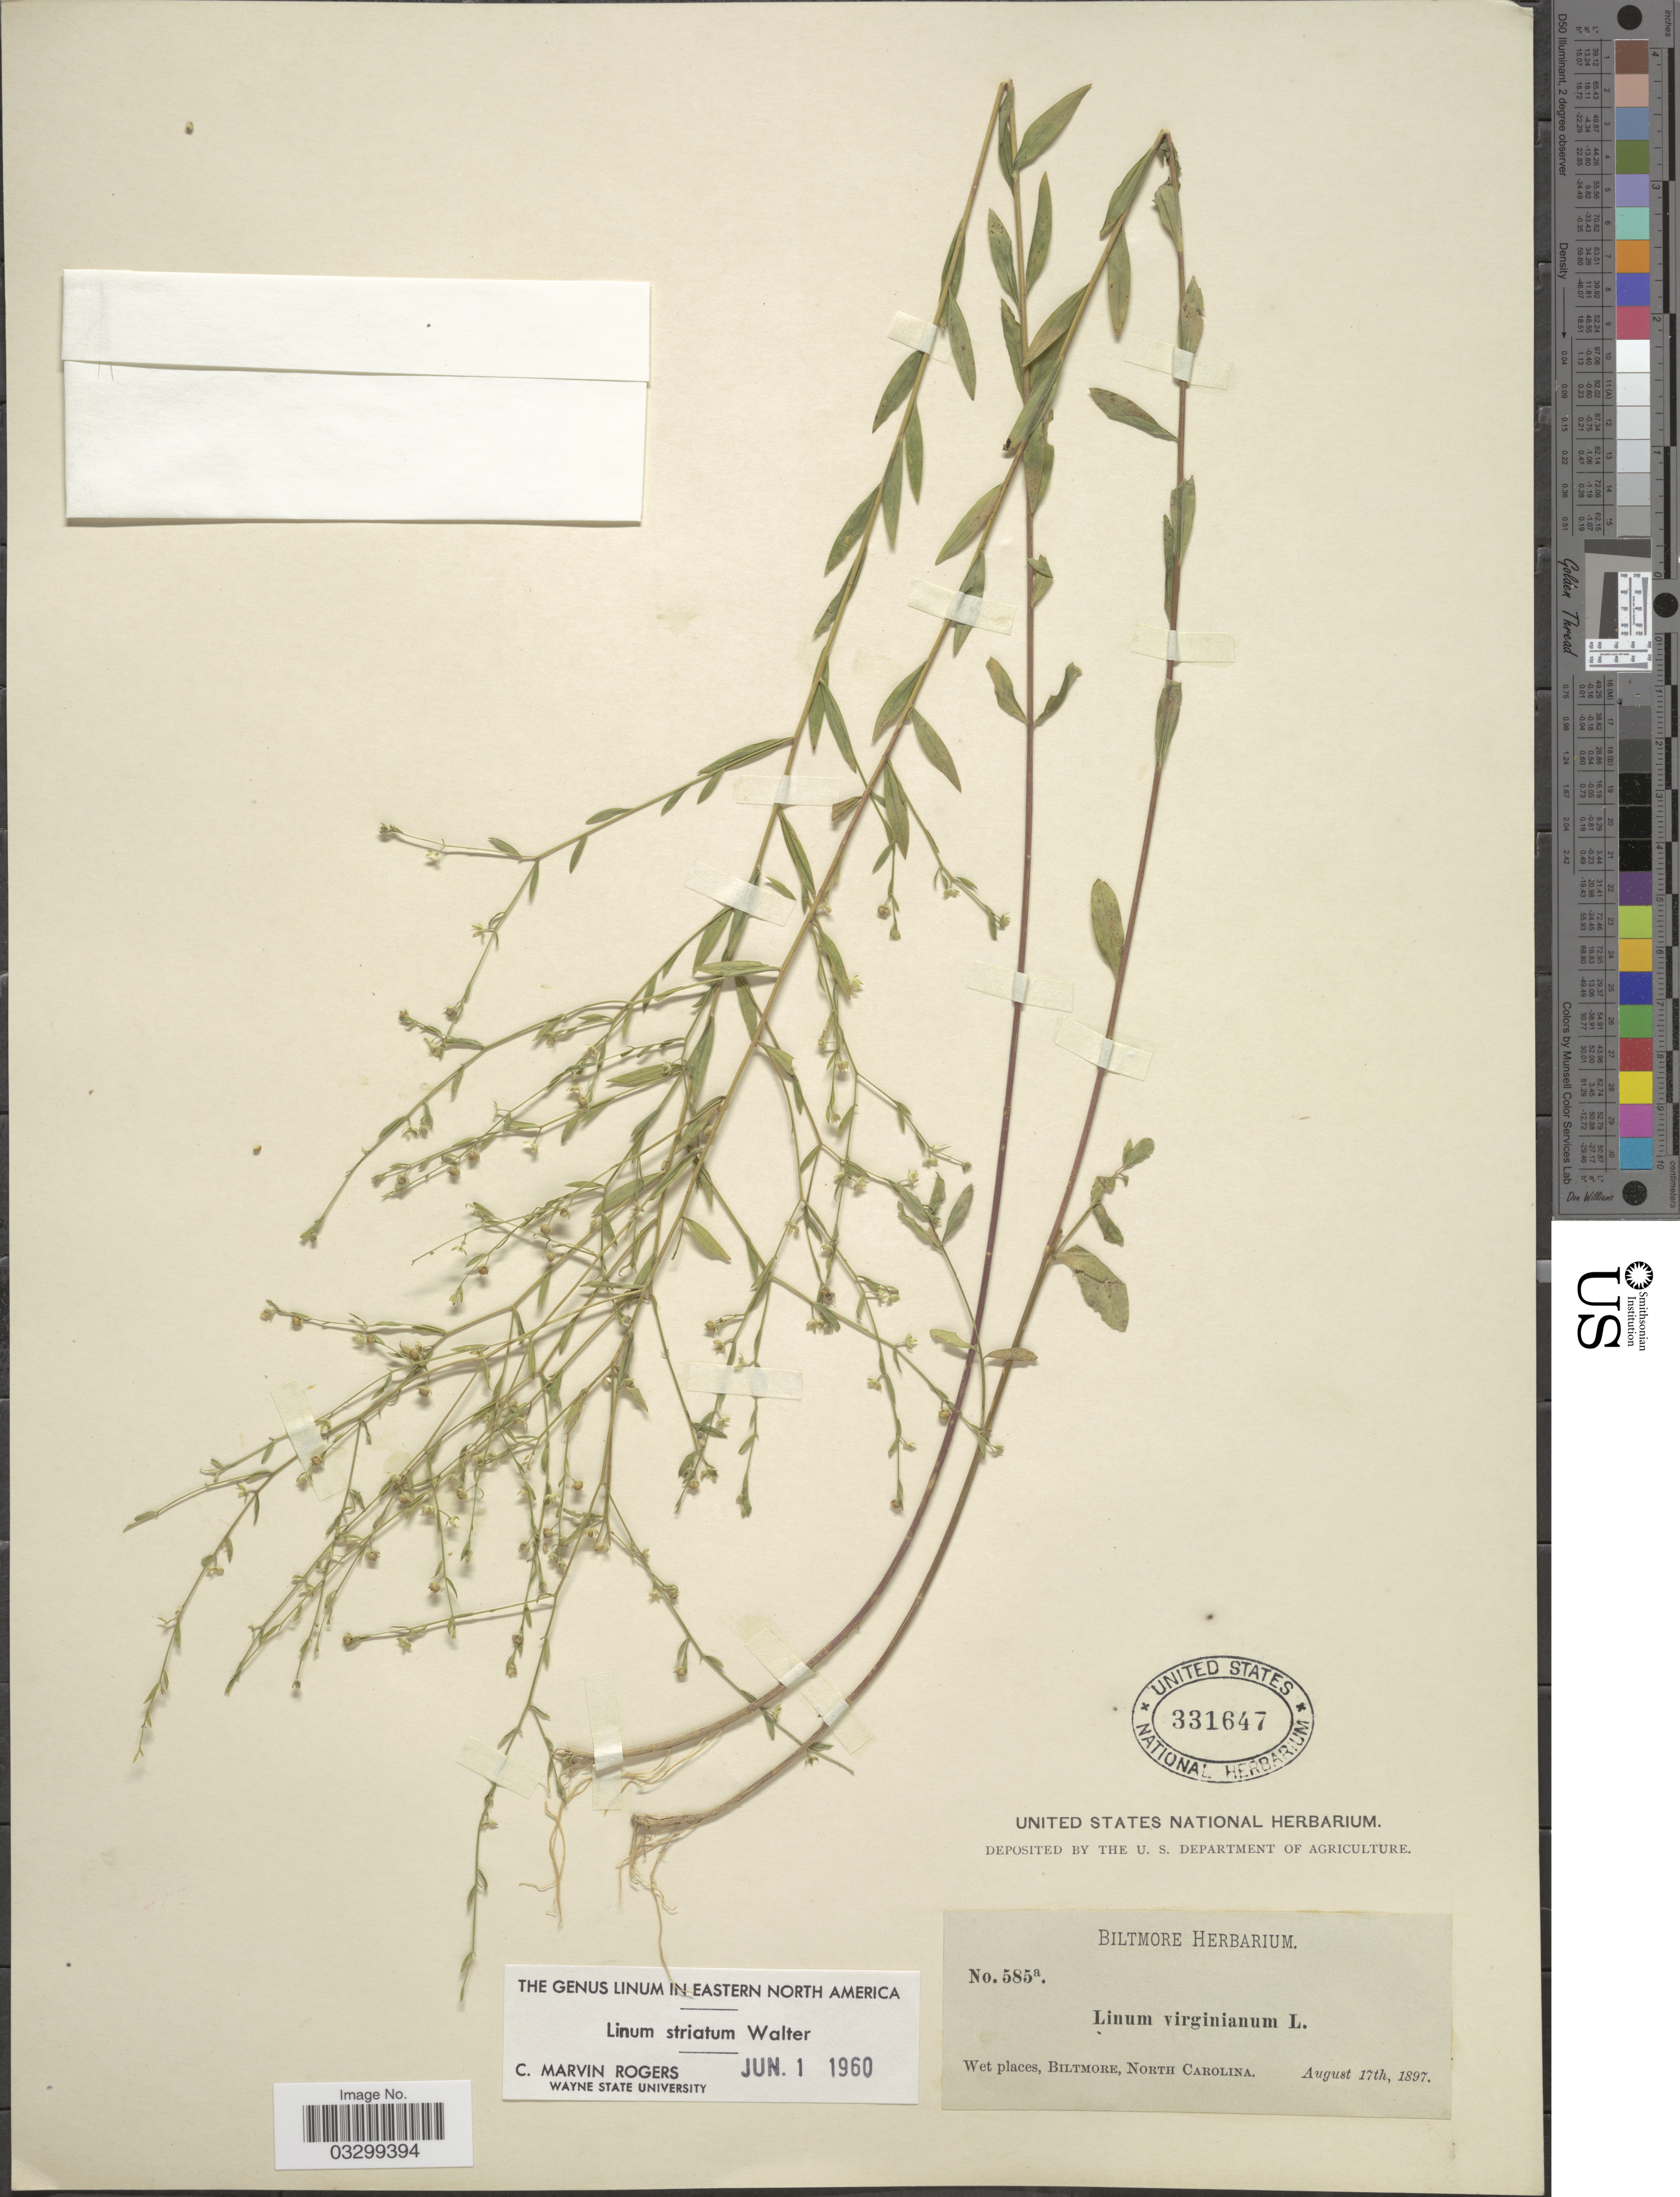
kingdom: Plantae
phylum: Tracheophyta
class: Magnoliopsida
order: Malpighiales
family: Linaceae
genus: Linum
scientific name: Linum striatum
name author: Walter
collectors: ex herb. Biltmore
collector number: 585a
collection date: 1897-08-17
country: United States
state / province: North Carolina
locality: Biltmore.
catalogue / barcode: US 331647